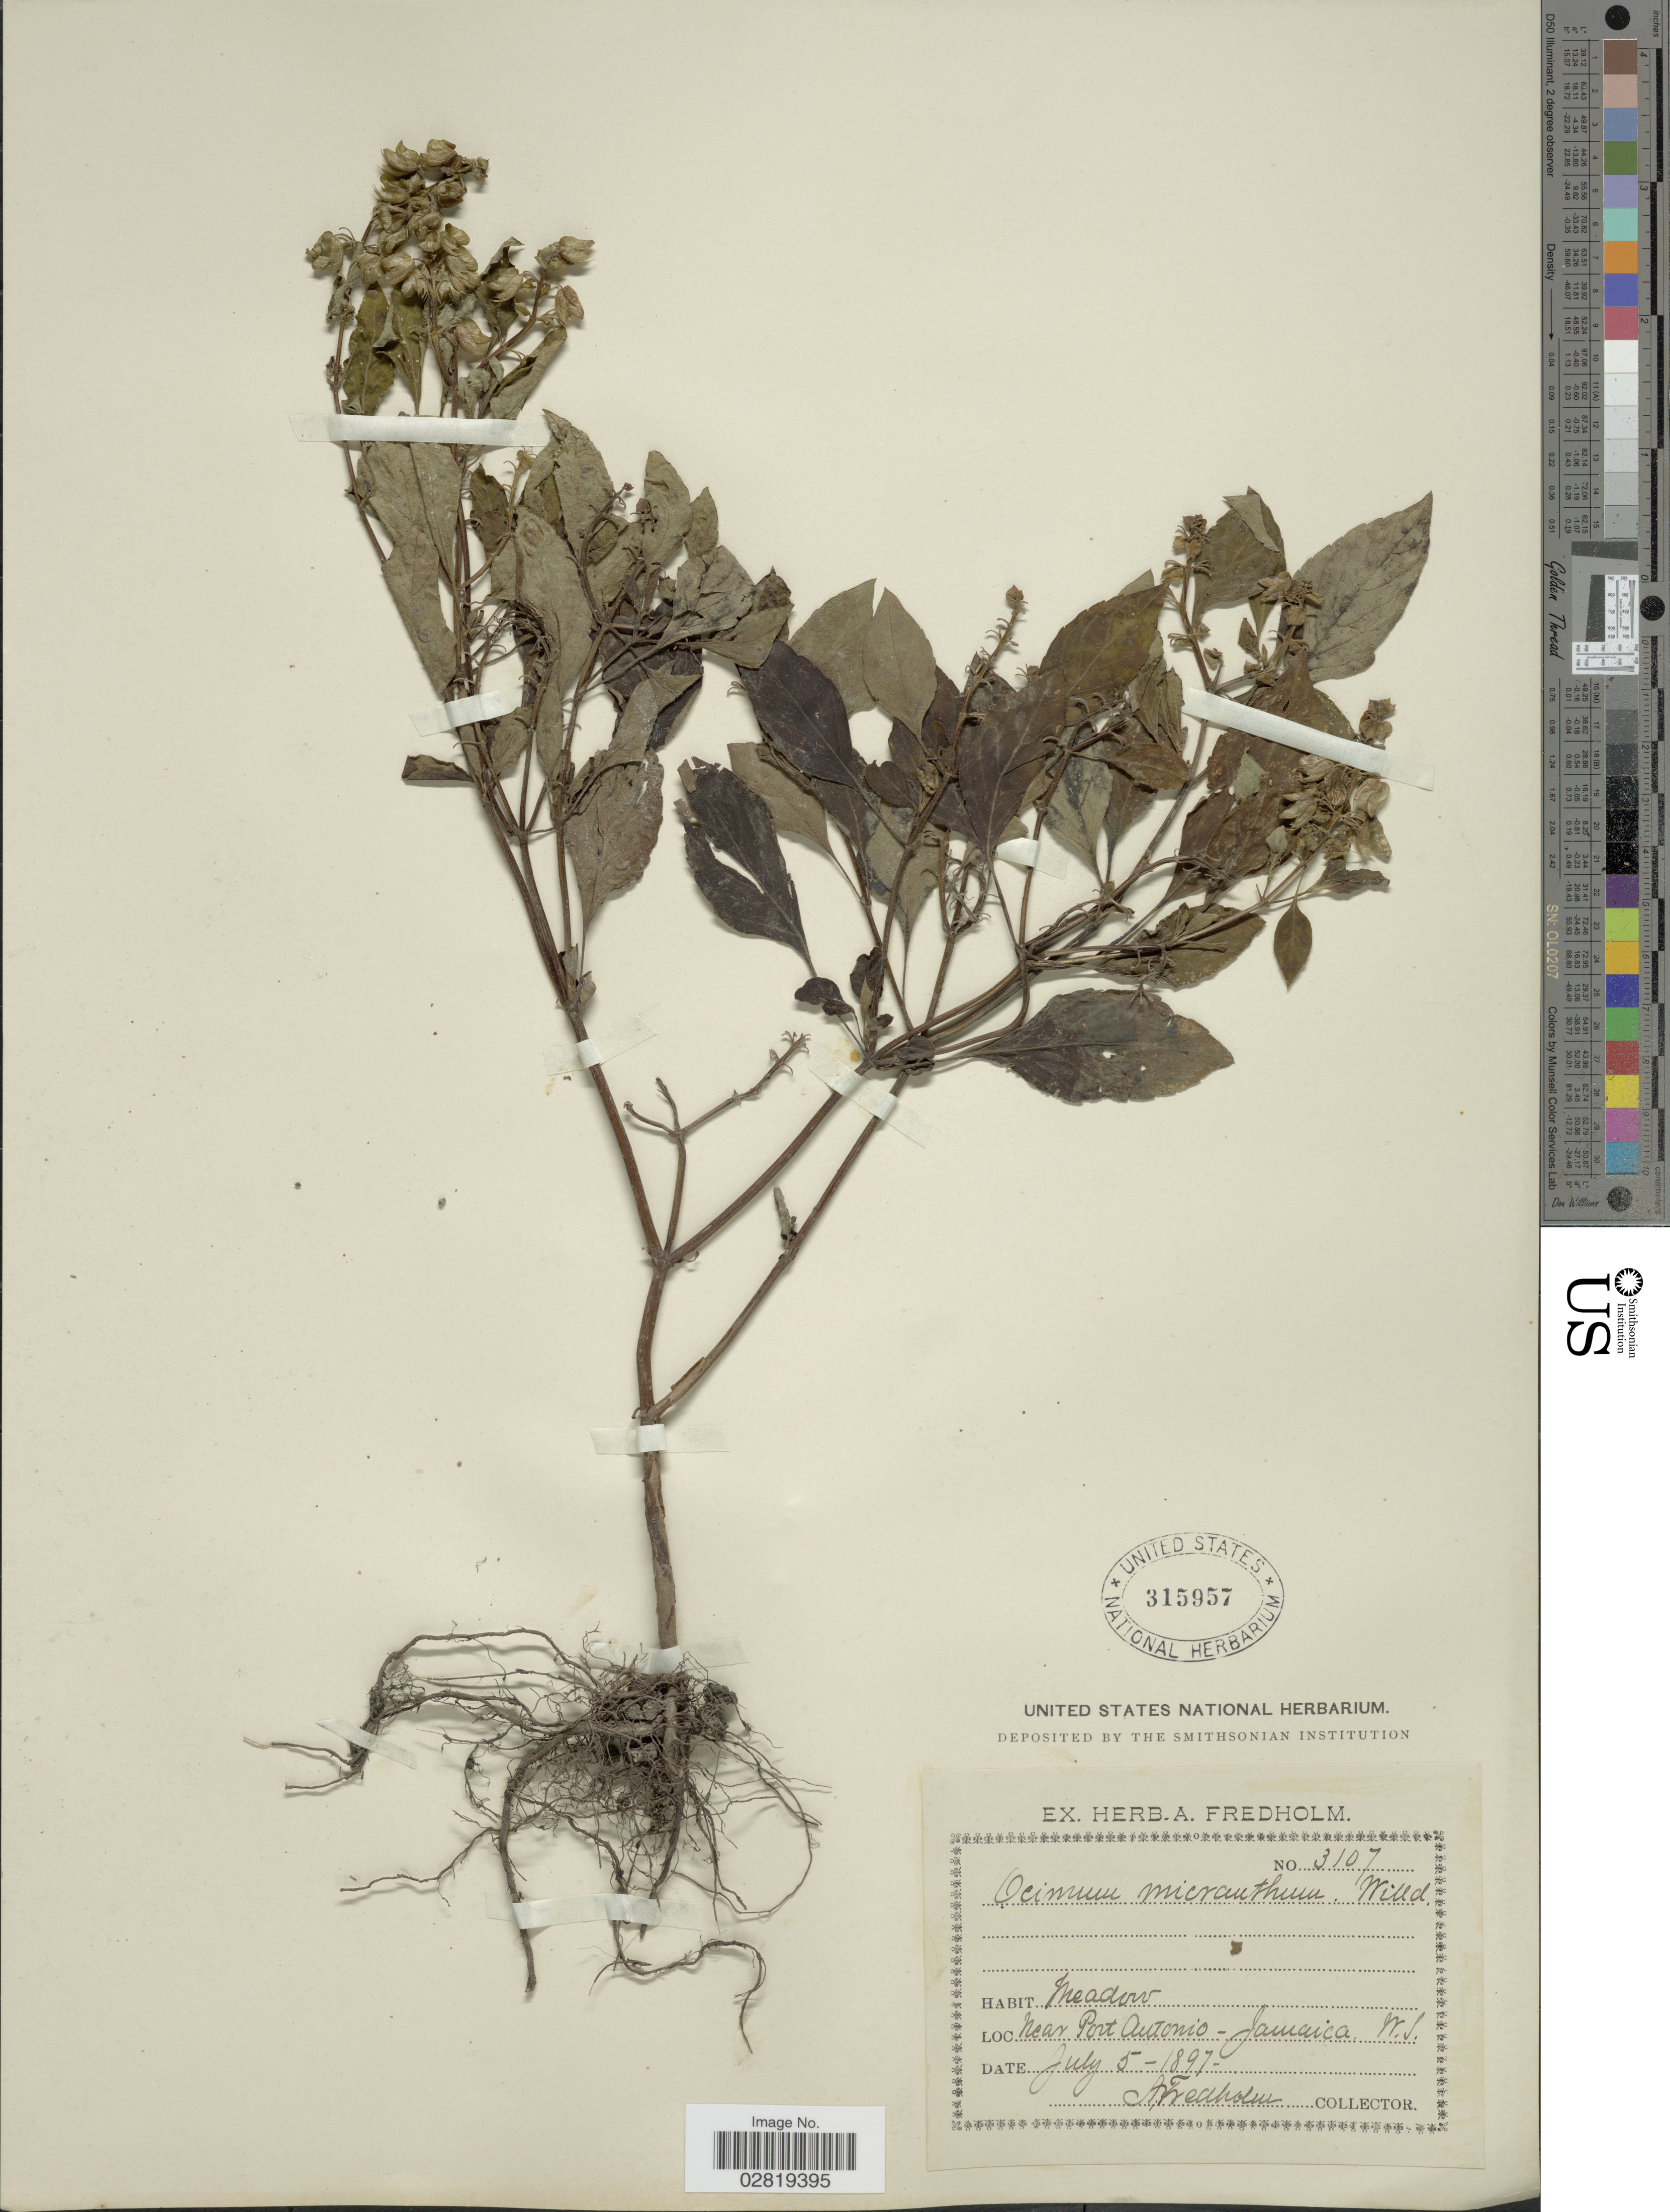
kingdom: Plantae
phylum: Tracheophyta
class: Magnoliopsida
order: Lamiales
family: Lamiaceae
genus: Ocimum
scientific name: Ocimum micranthum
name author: Willd.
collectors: A. Fredholm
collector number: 3107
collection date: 1897-07-05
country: Jamaica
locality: Near Port Antonio.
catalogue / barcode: US 315957